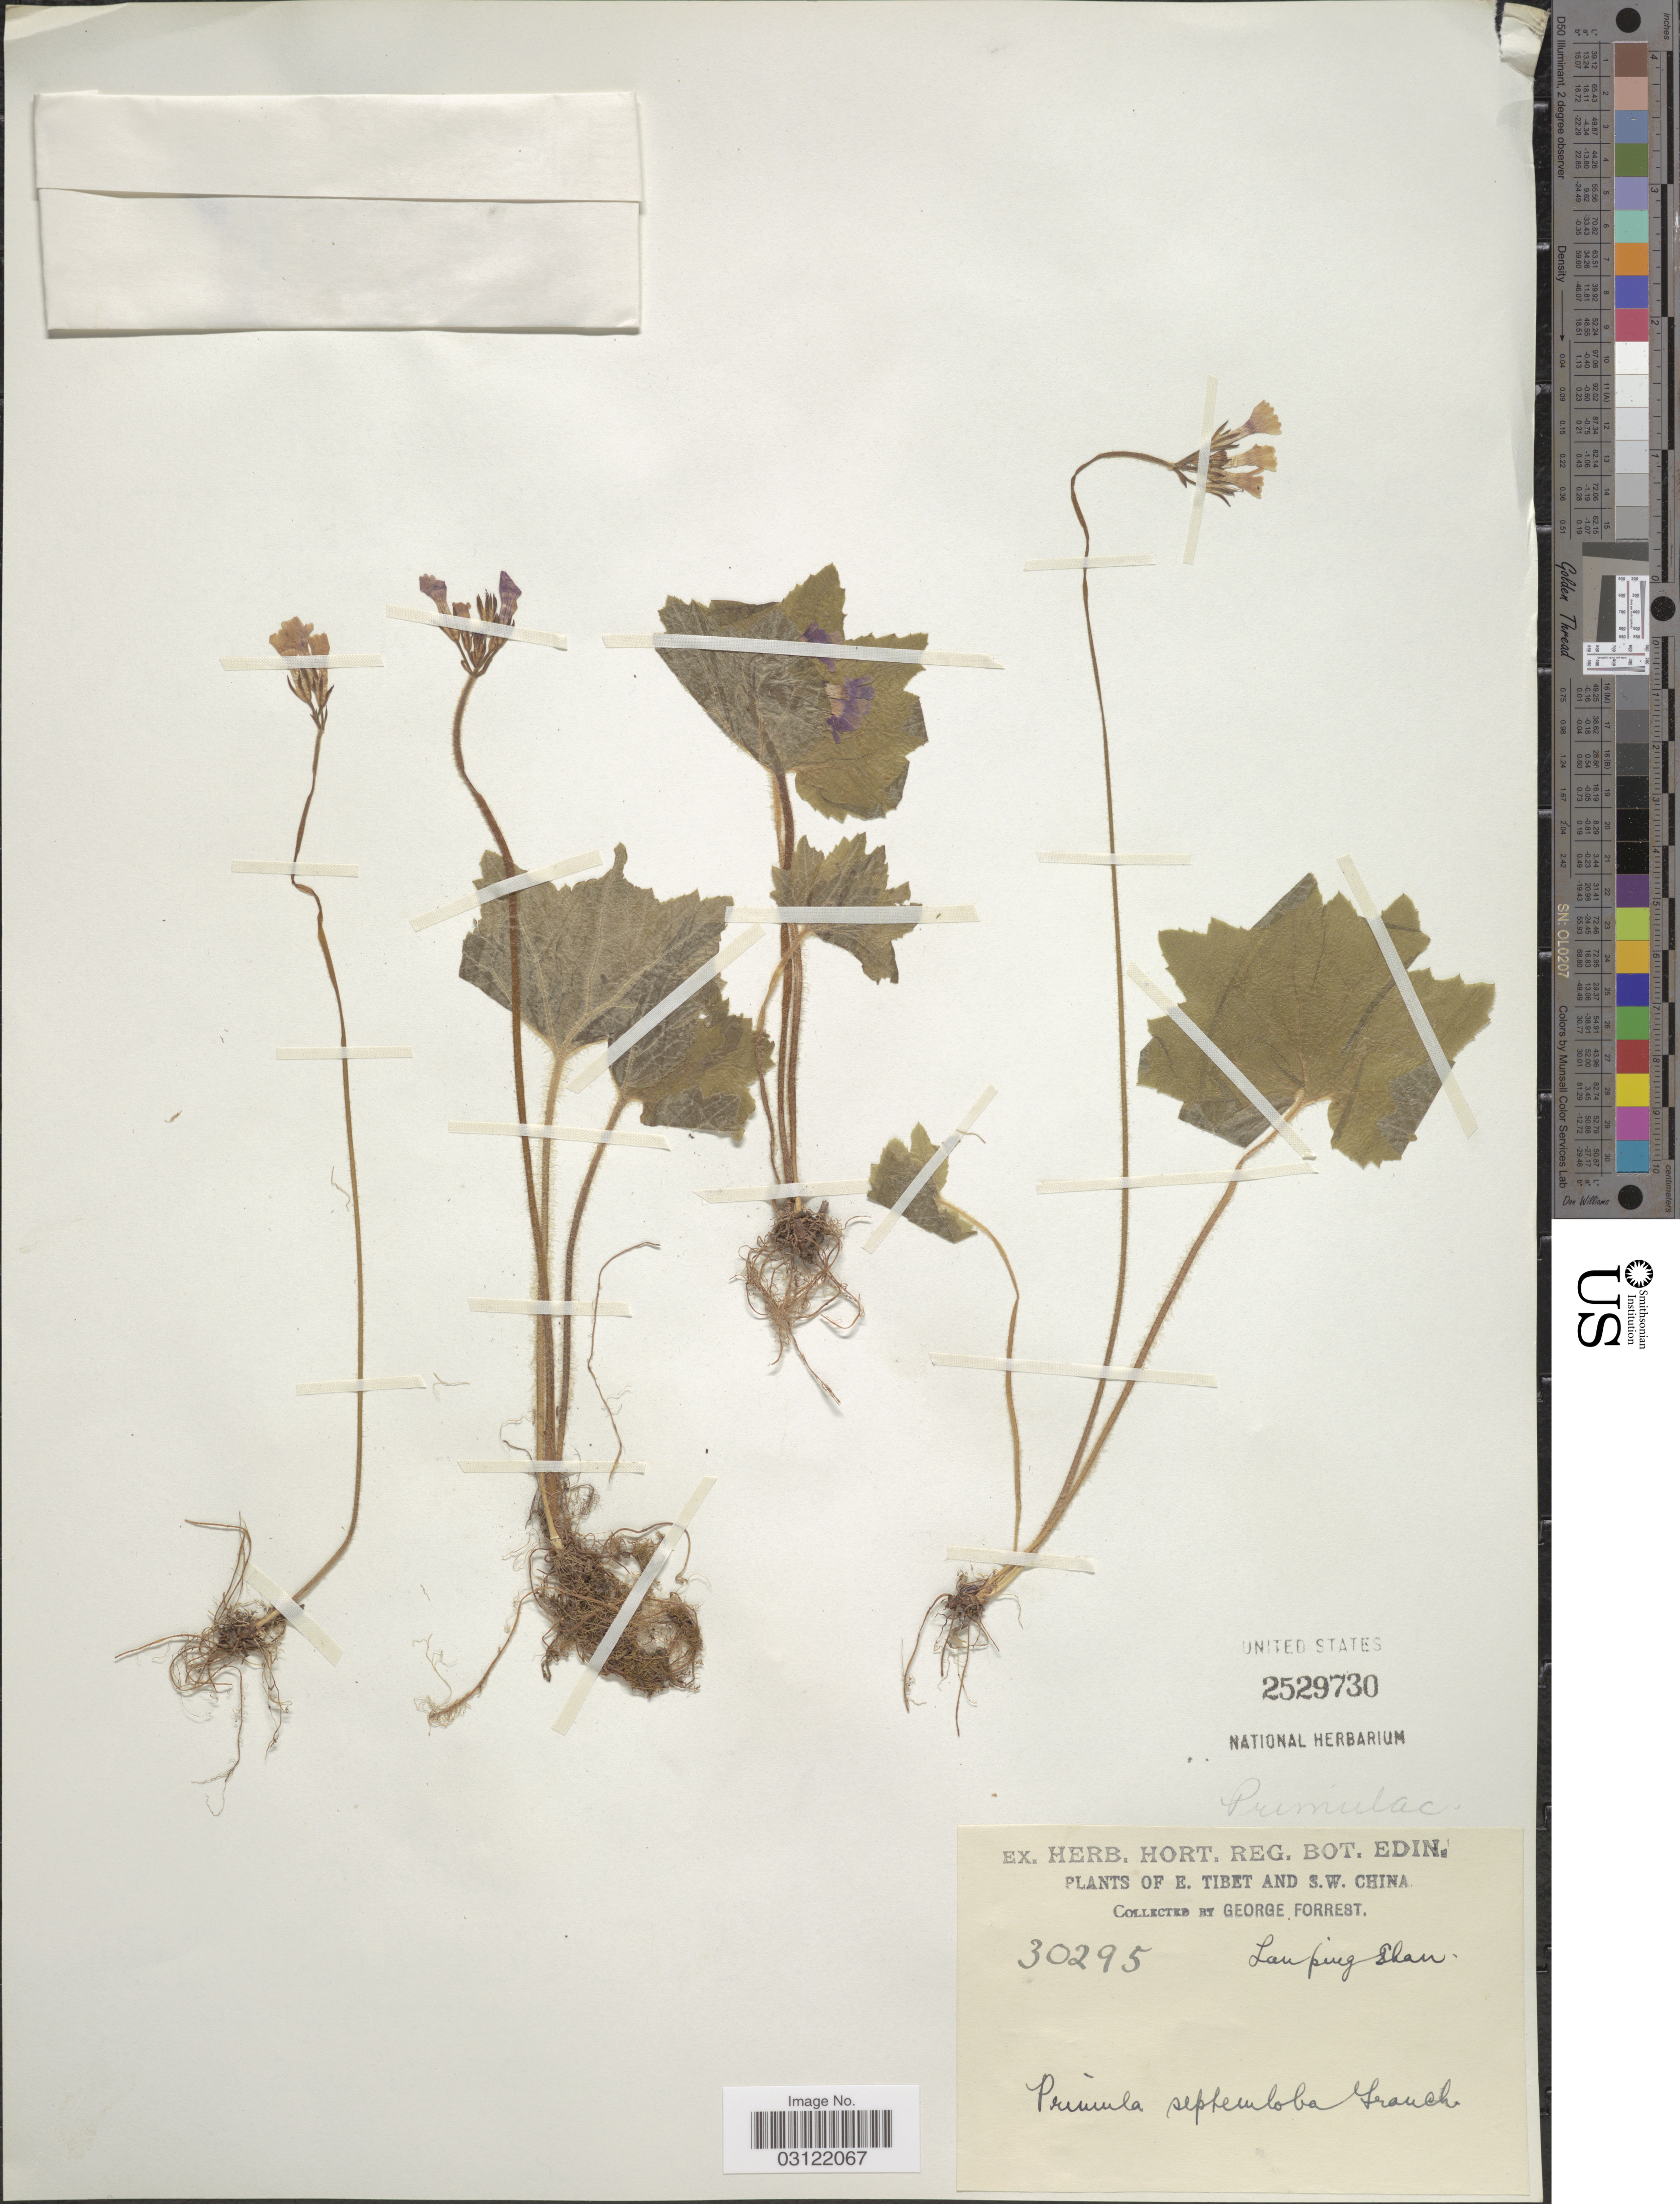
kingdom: Plantae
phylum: Tracheophyta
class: Magnoliopsida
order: Ericales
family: Primulaceae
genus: Primula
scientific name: Primula septemloba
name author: Franch.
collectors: G. Forrest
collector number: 30295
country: China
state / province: Xizang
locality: E. Tibet and S.W. China. Lan ping Shan.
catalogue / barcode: US 2529730